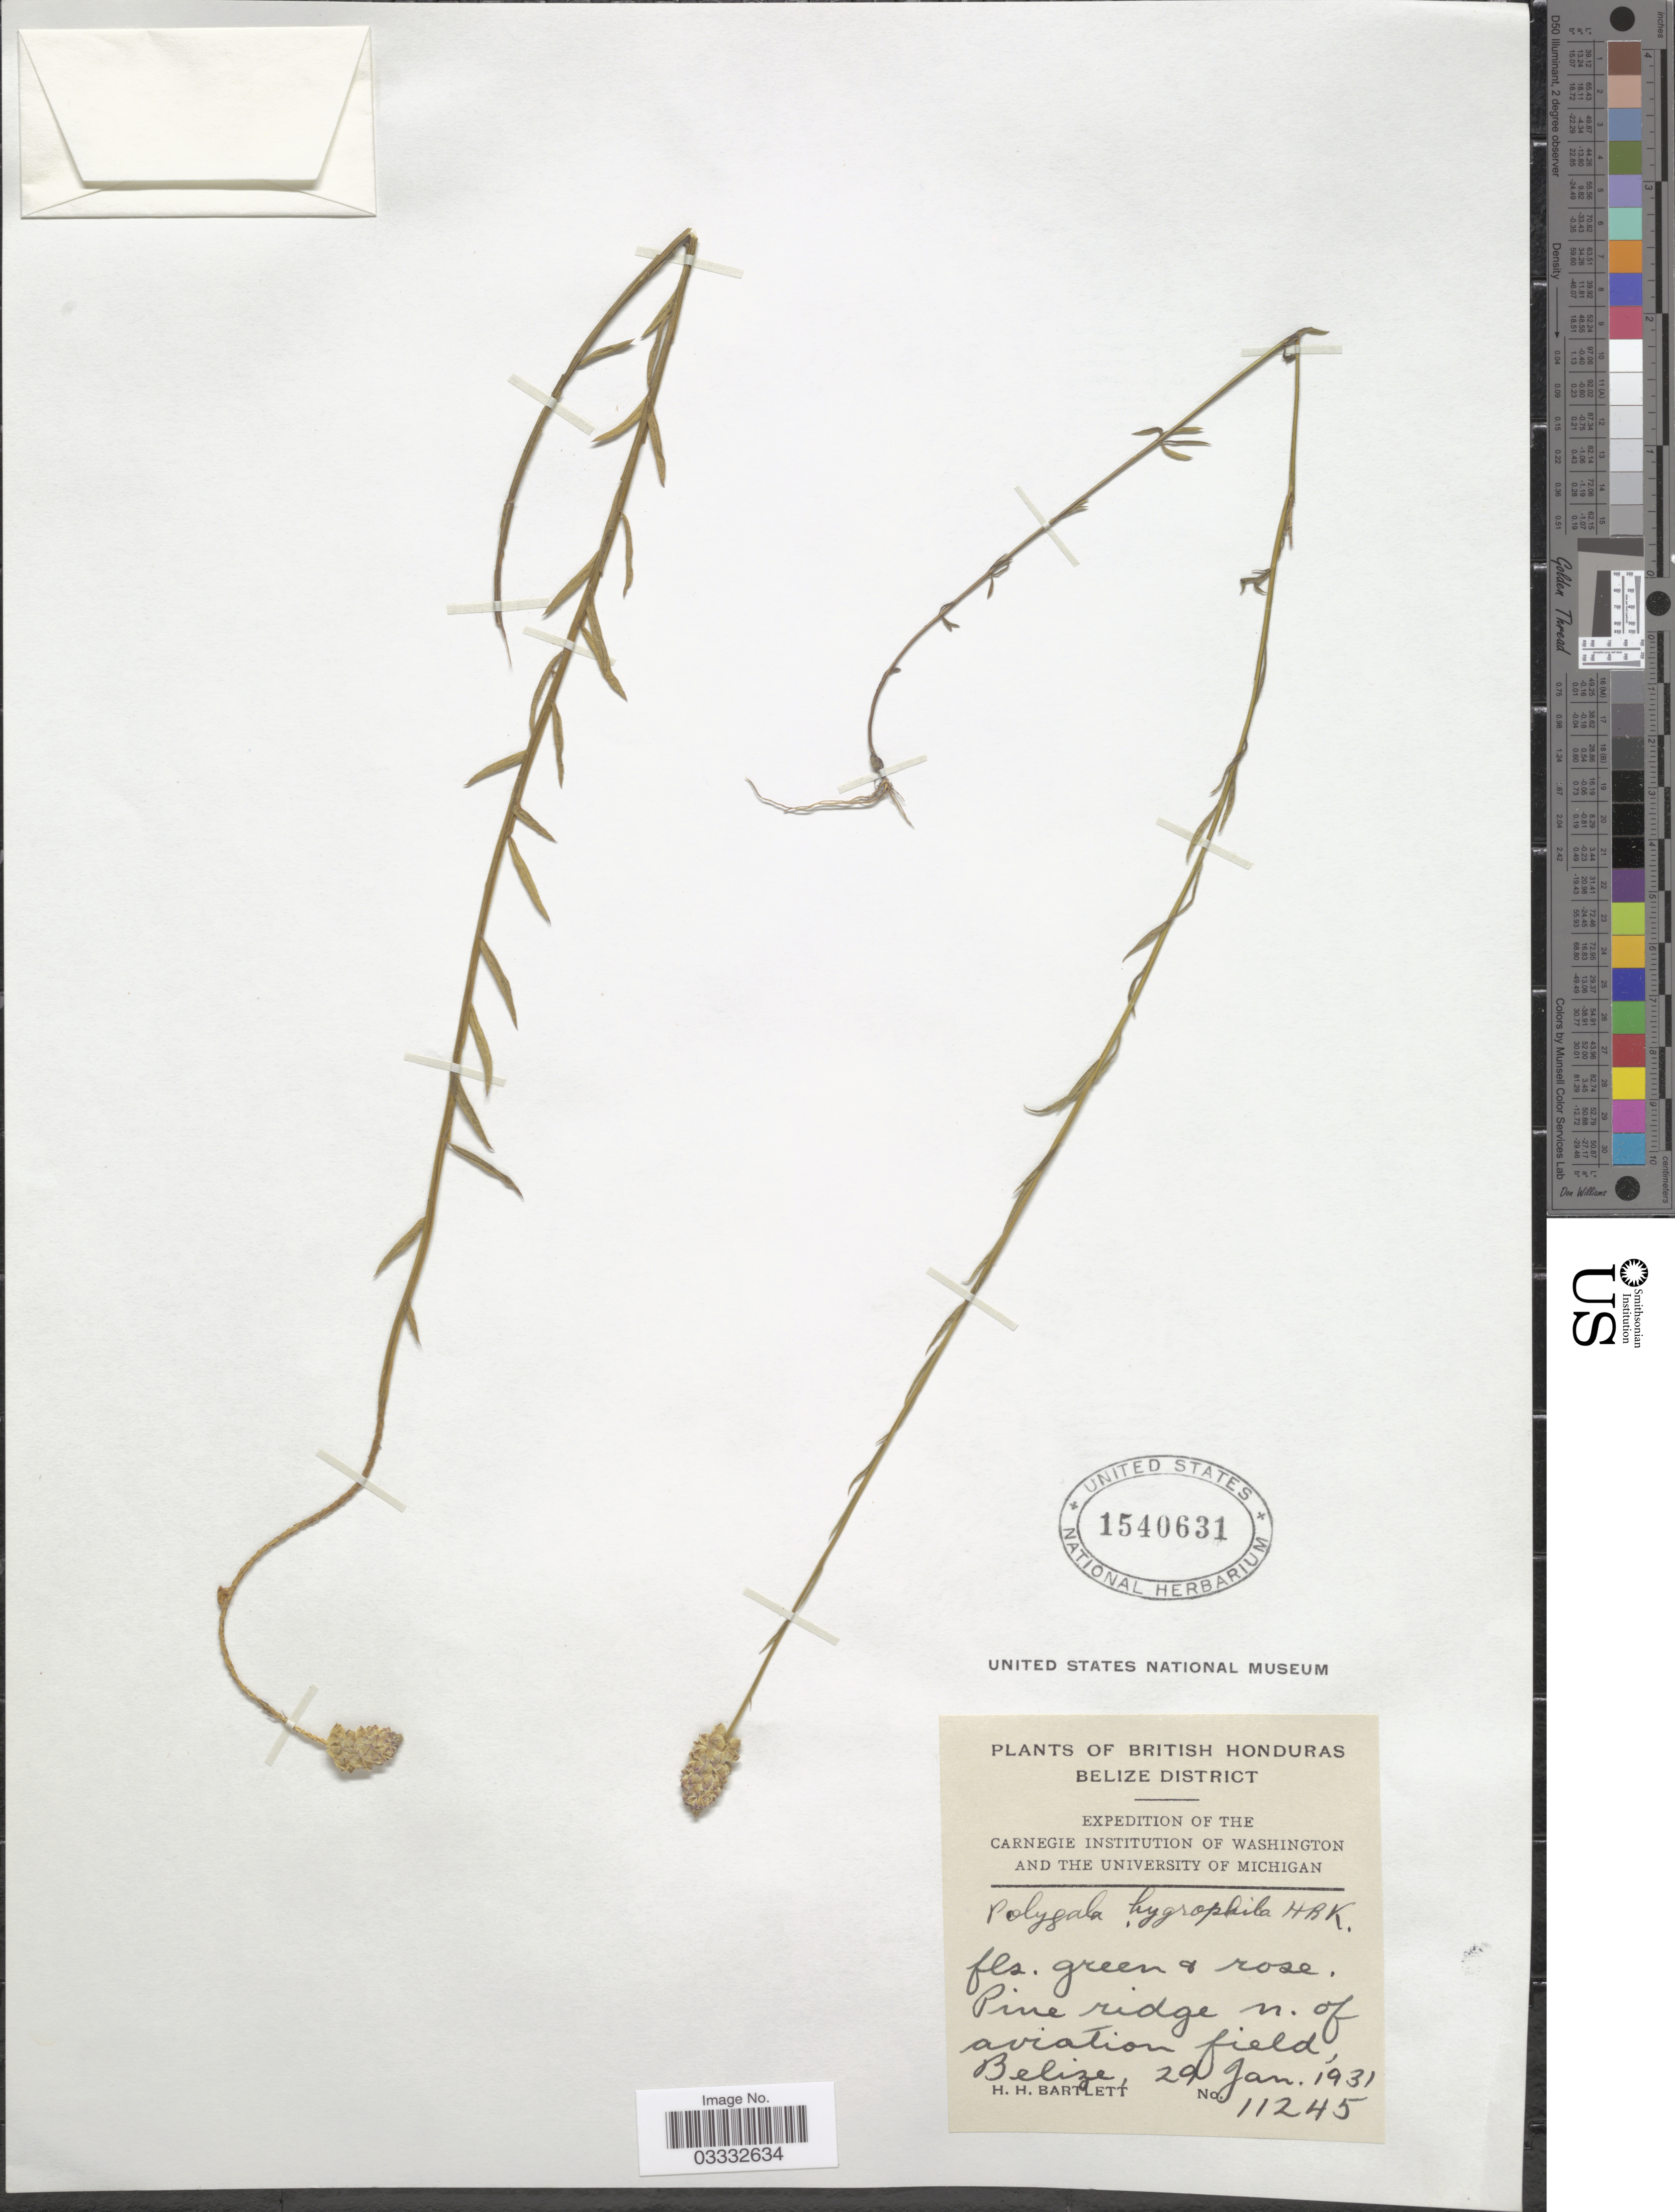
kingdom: Plantae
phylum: Tracheophyta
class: Magnoliopsida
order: Fabales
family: Polygalaceae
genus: Polygala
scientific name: Polygala hygrophila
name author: Kunth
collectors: H. H. Bartlett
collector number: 11245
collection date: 1931-01-29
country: Belize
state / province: Belize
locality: British Honduras. Belize District. N. of aviation field.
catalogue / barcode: US 1540631